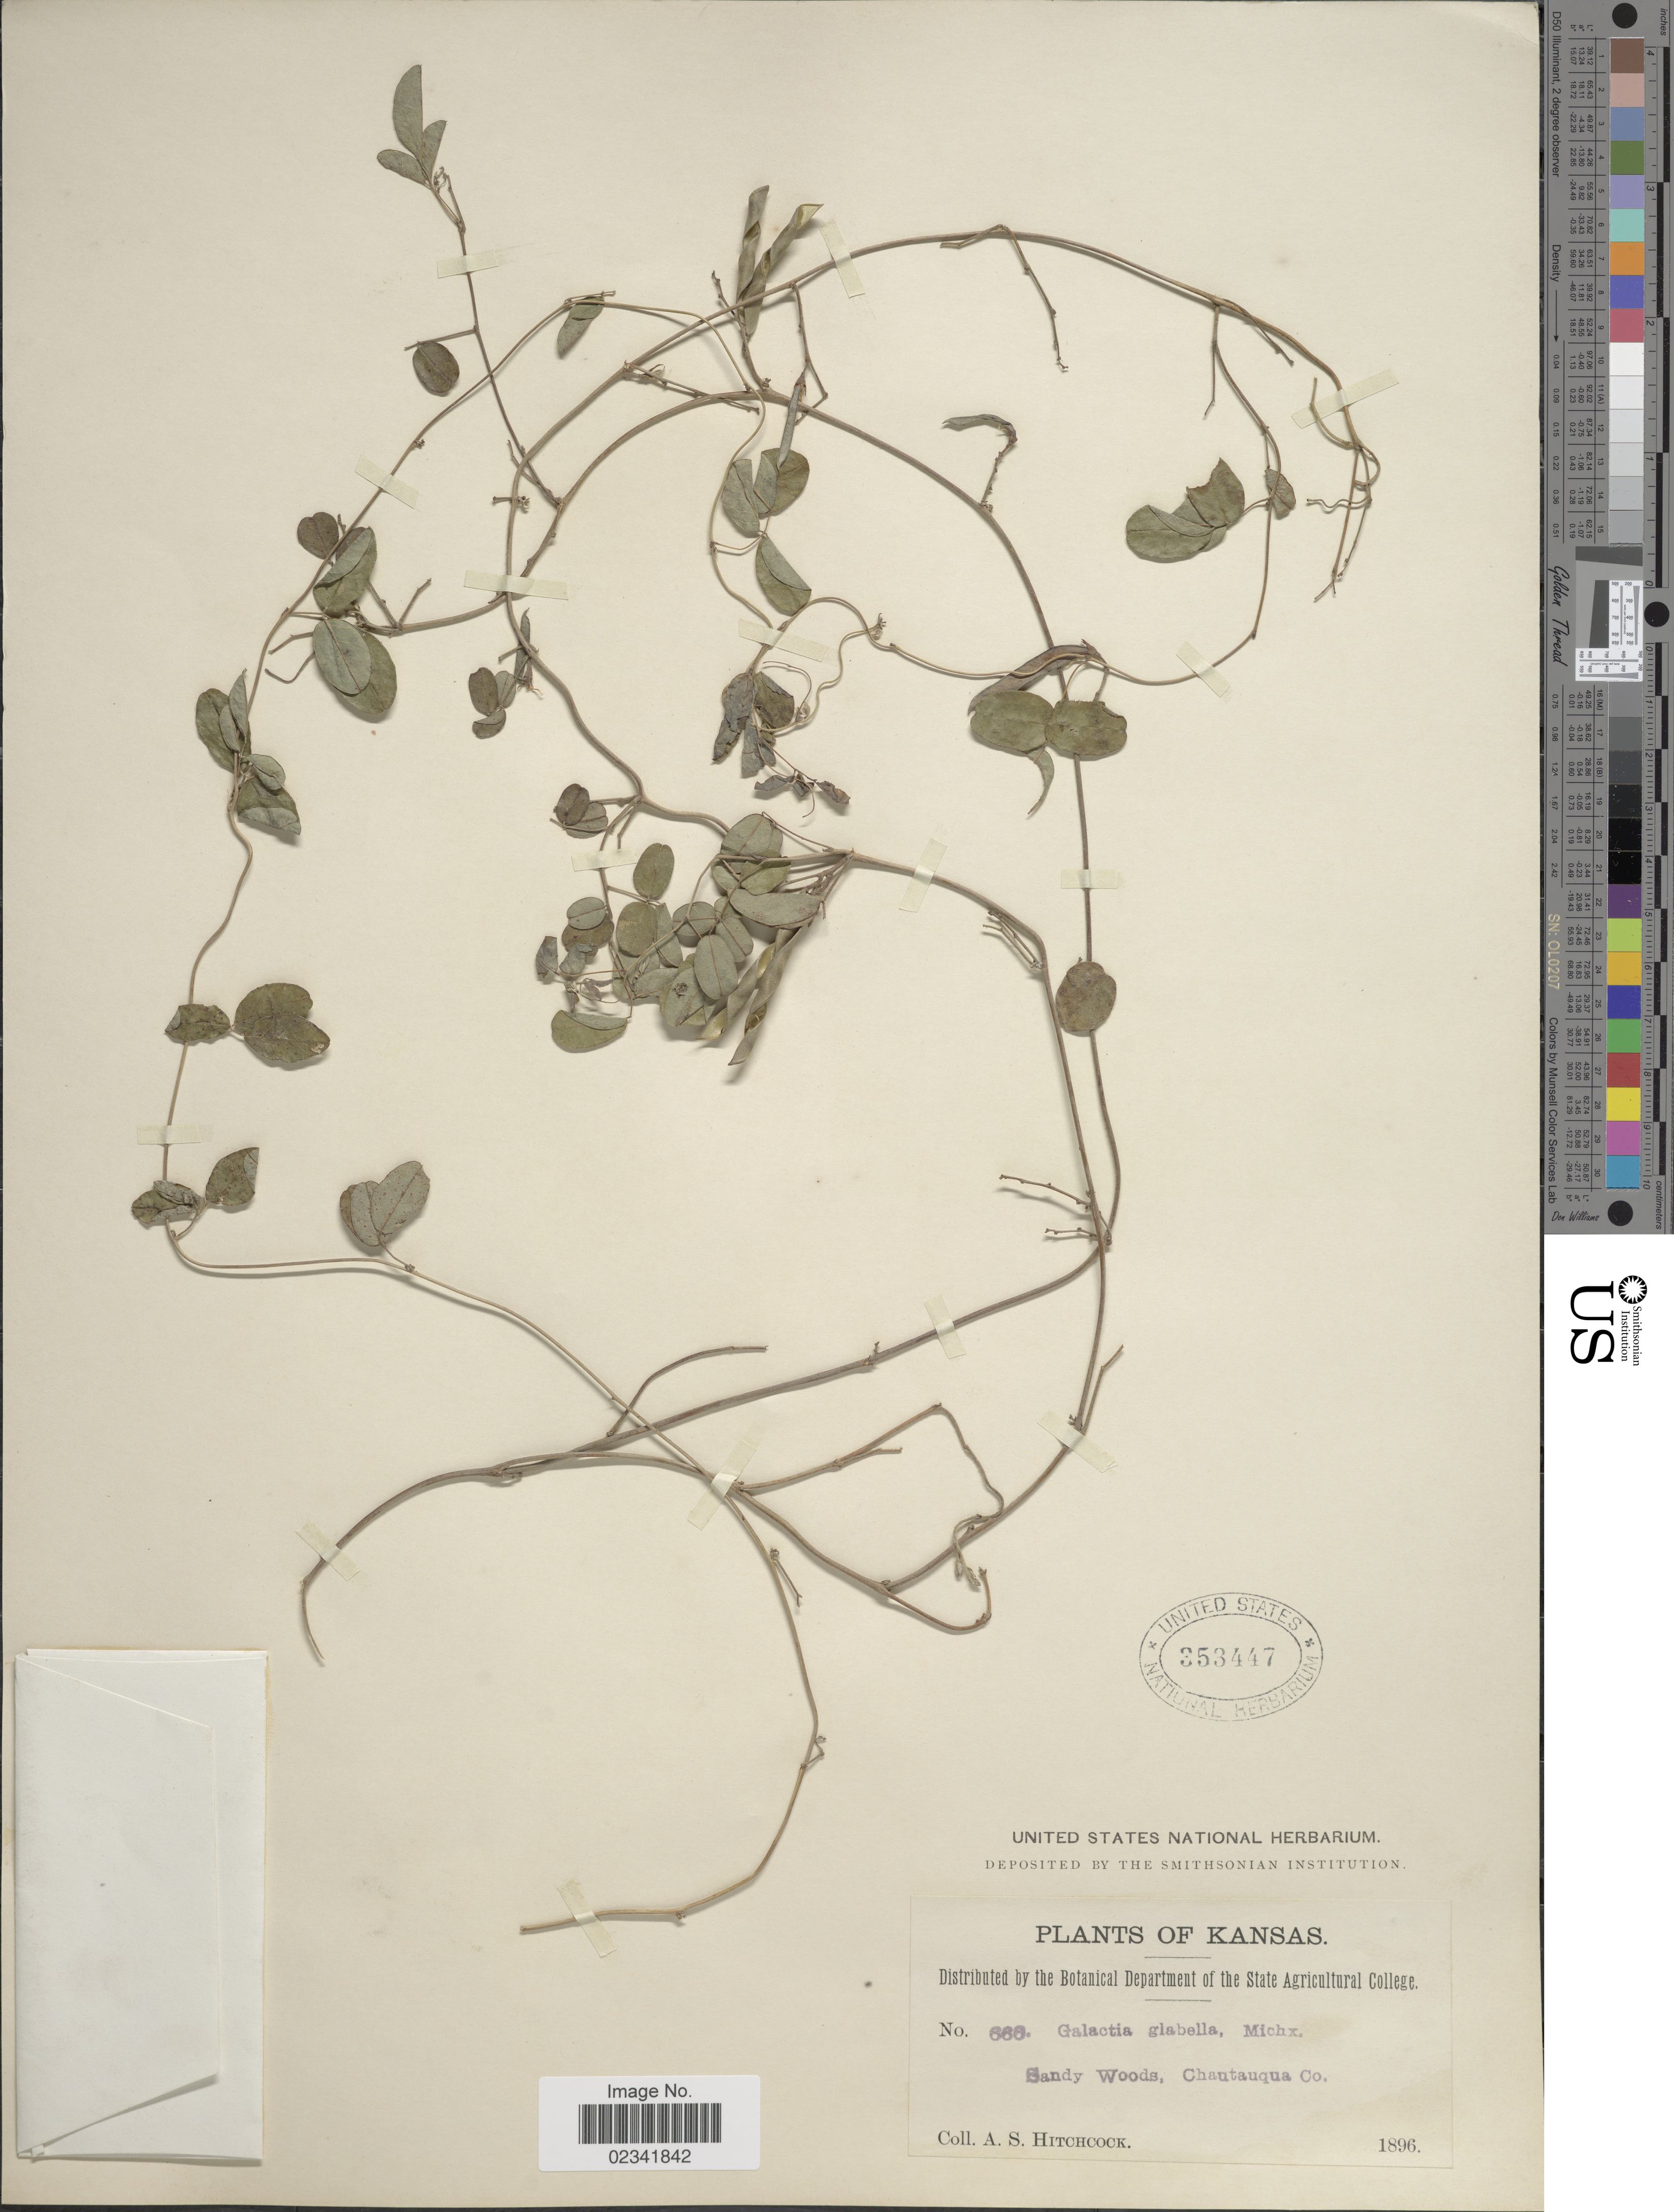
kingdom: Plantae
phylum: Tracheophyta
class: Magnoliopsida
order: Fabales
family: Fabaceae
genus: Galactia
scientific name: Galactia volubilis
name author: (L.) Britton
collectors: A. S. Hitchcock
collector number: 666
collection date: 1896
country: United States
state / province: Kansas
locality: Sandy woods, Chautauqau Co.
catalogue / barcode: US 353447